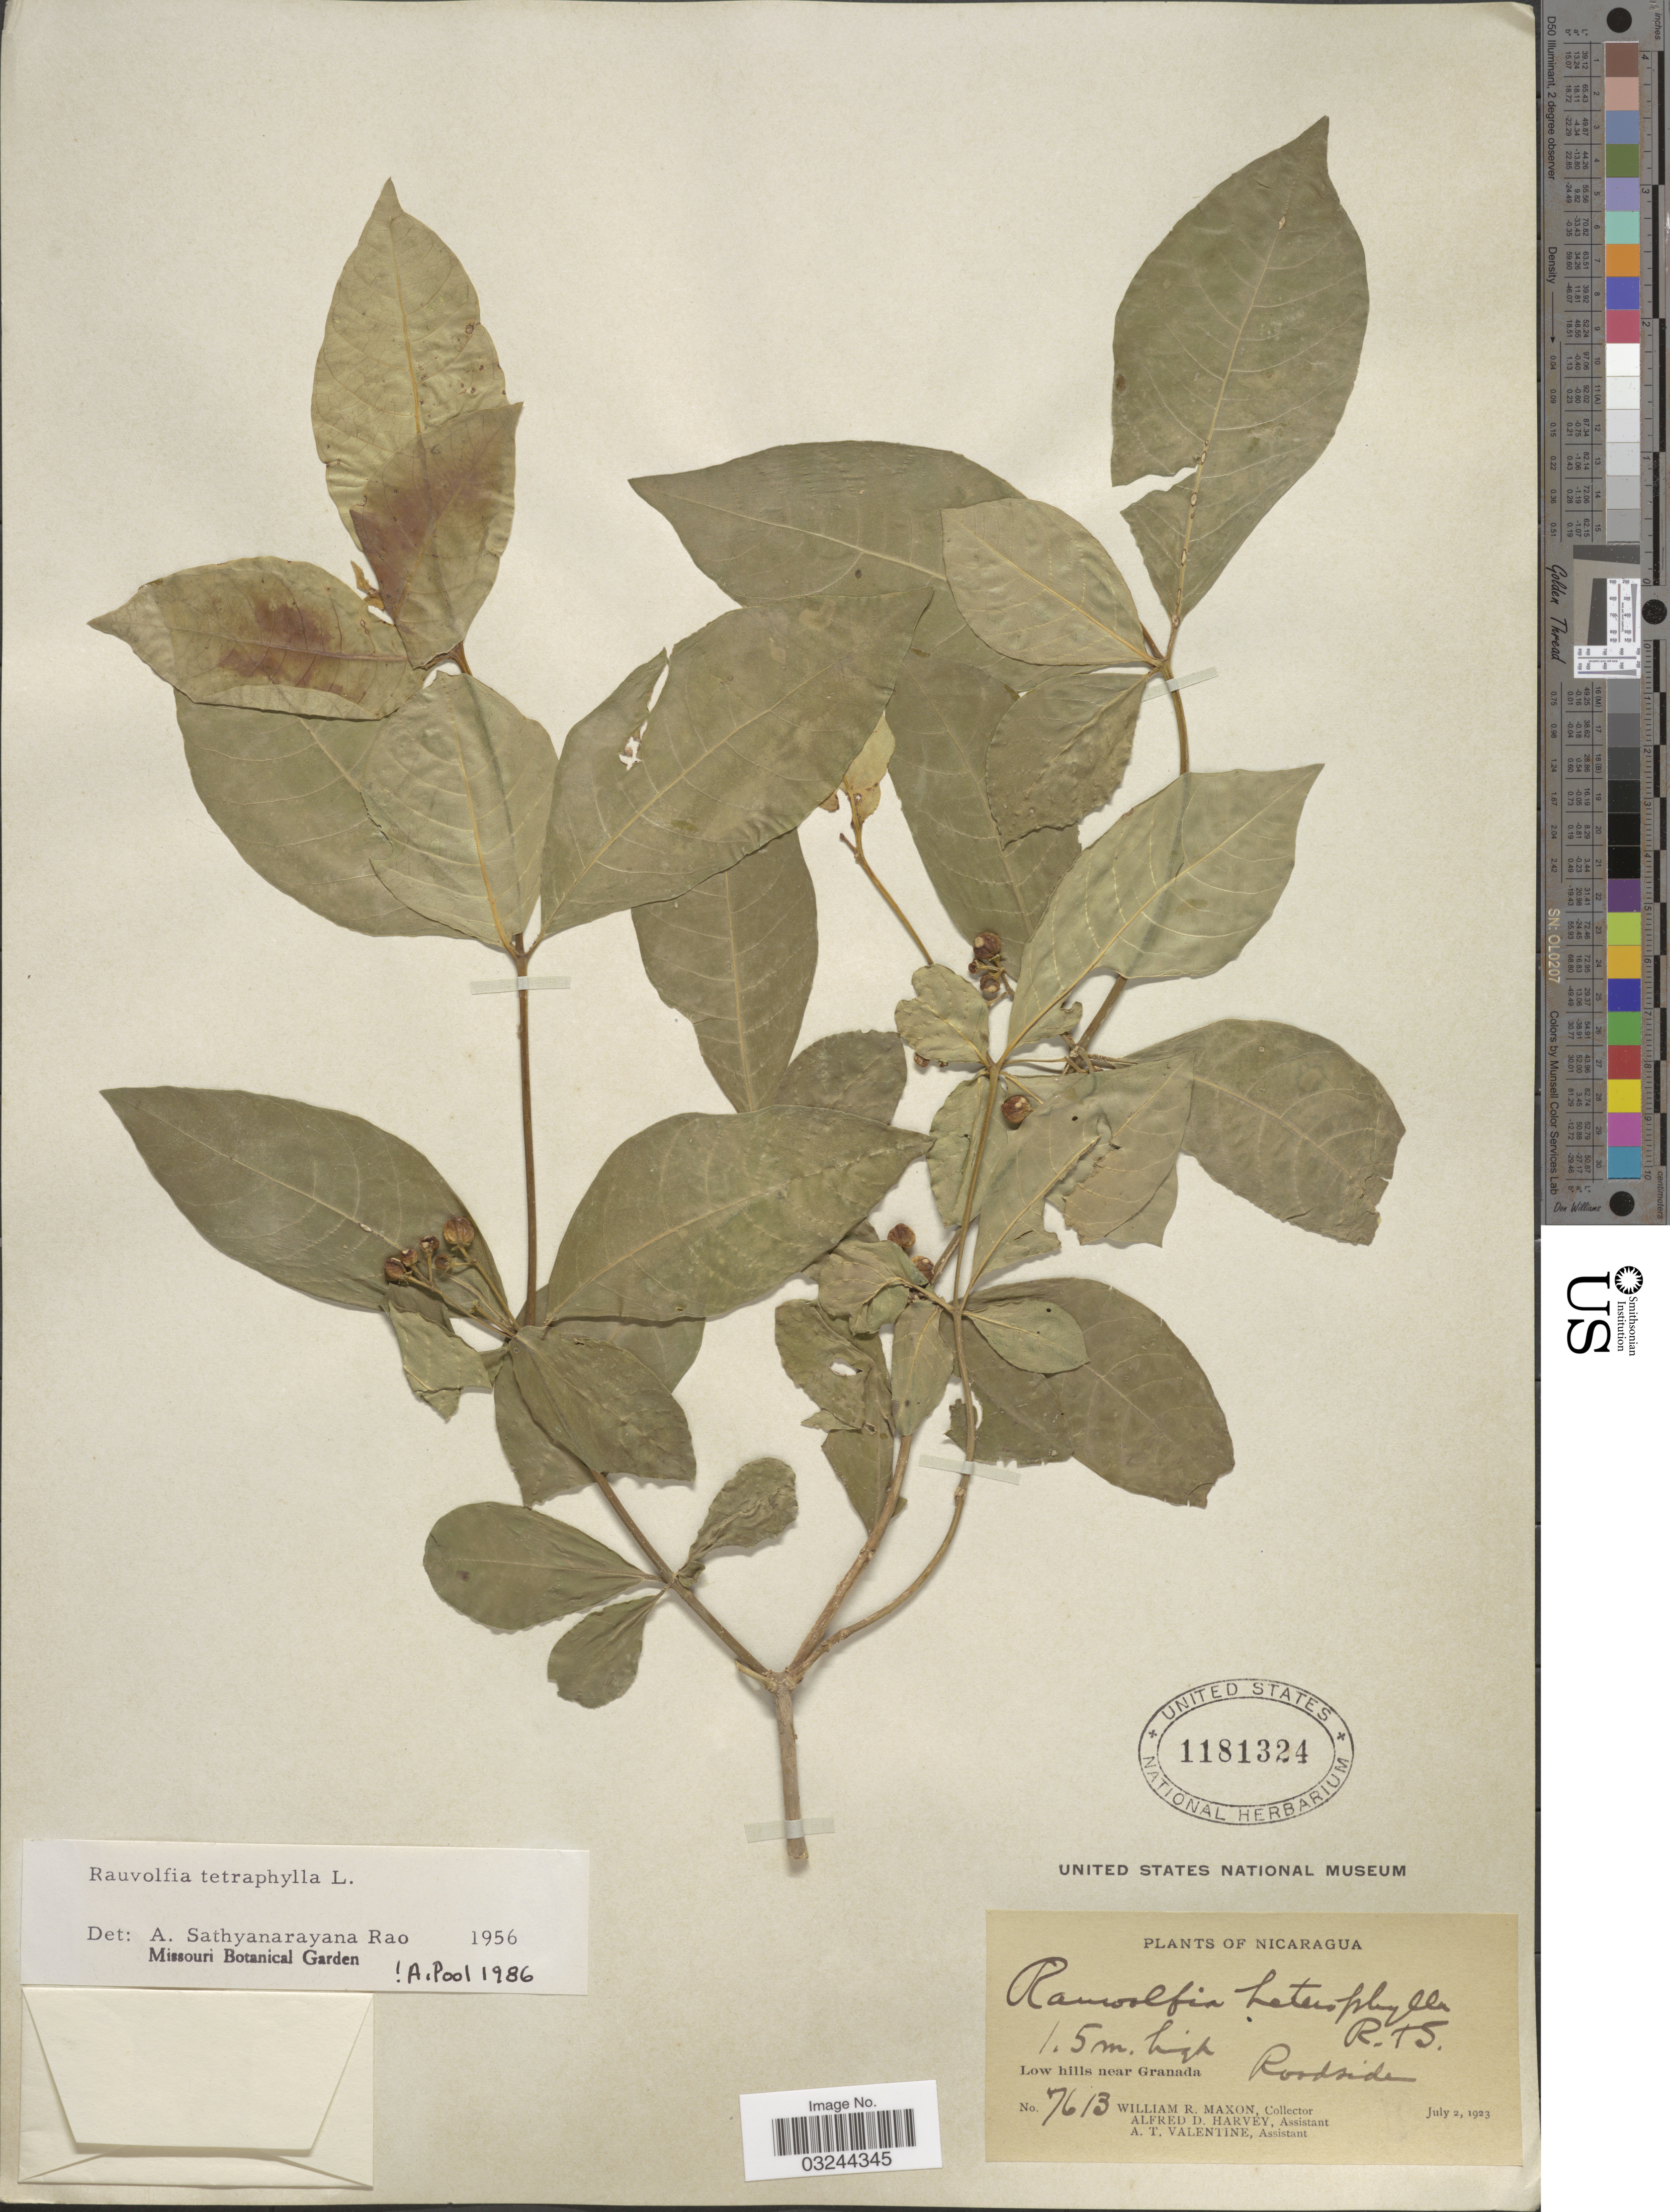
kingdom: Plantae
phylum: Tracheophyta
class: Magnoliopsida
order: Gentianales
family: Apocynaceae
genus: Rauvolfia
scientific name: Rauvolfia tetraphylla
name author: L.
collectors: W. R. Maxon, A. D. Harvey & A. Valentine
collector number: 7613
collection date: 1923-07-02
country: Nicaragua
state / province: Granada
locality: Low hills near Granada, Roadside.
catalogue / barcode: US 1181324